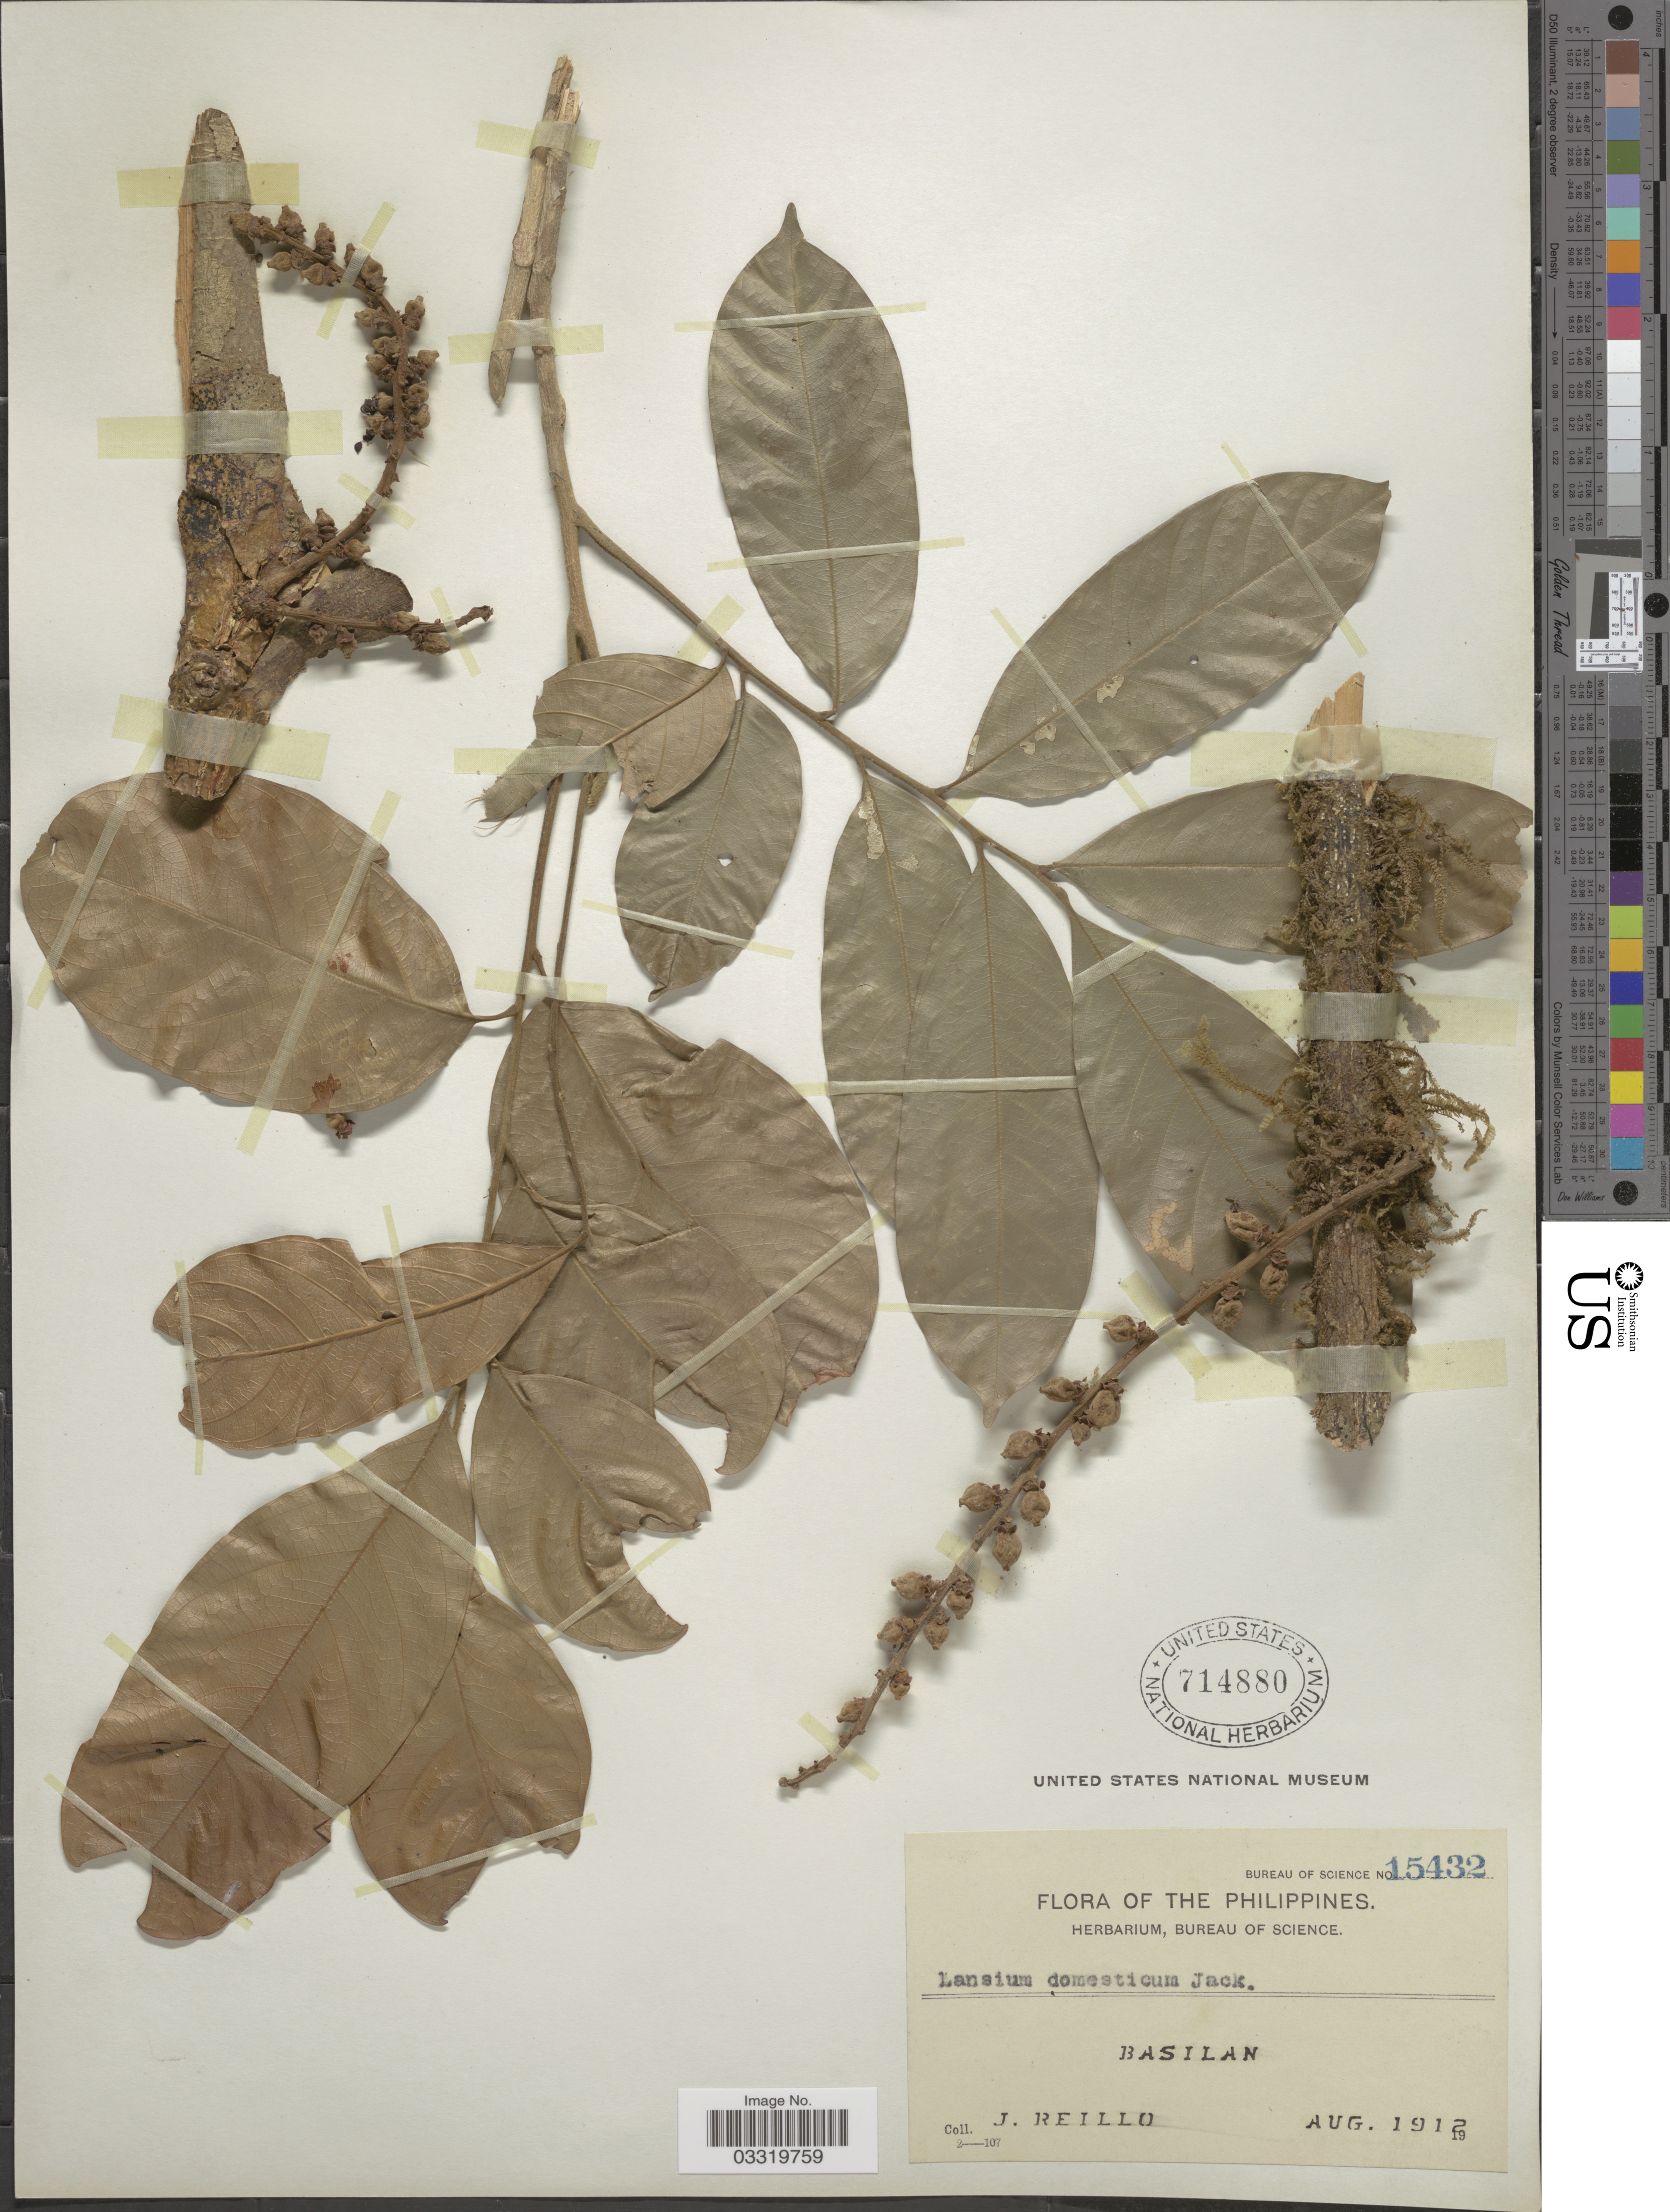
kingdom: Plantae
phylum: Tracheophyta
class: Magnoliopsida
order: Sapindales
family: Meliaceae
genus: Lansium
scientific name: Lansium domesticum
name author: Corrêa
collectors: J. Reillo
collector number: Bureau of Science 15432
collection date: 1912-08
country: Philippines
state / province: Muslim Mindanao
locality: Basilan.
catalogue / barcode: US 714880